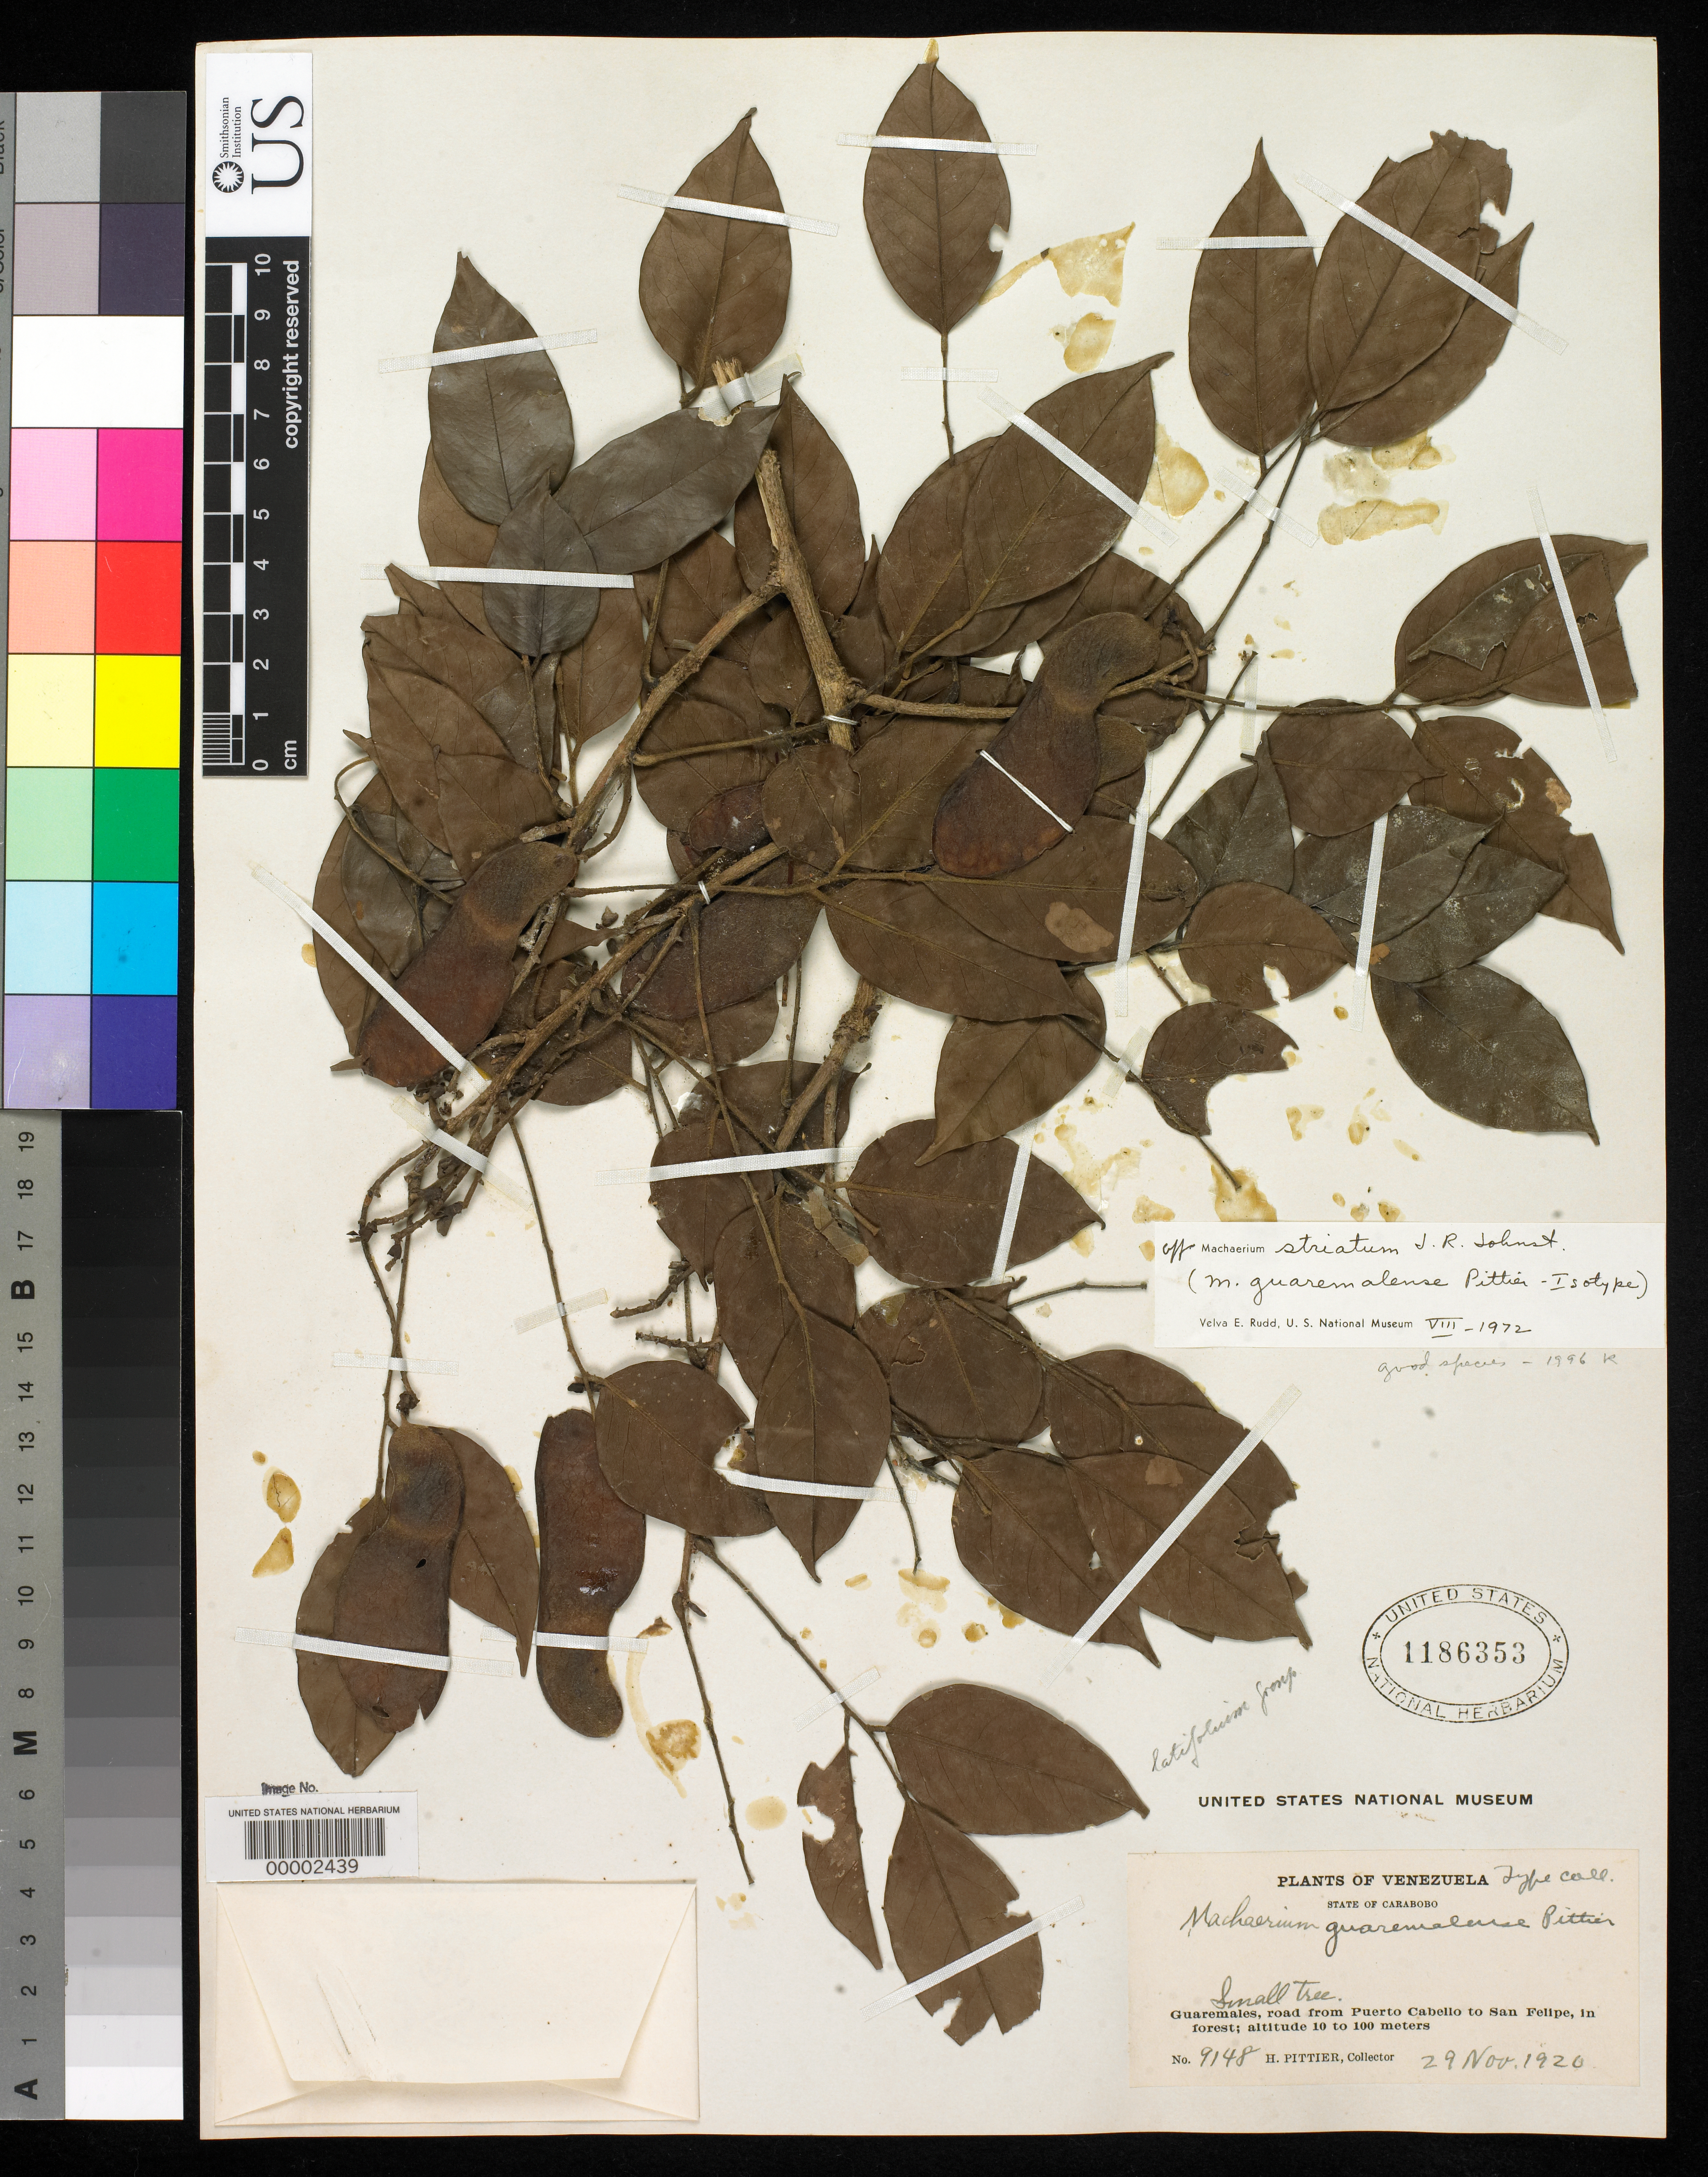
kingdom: Plantae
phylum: Tracheophyta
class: Magnoliopsida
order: Fabales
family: Fabaceae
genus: Machaerium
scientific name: Machaerium guaremalense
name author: Pittier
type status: Isotype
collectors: H. F. Pittier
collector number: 9148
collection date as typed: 29 Nov 1920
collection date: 1920-11-29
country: Venezuela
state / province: Carabobo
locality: Guaremales, between Puerto Cabello and San Felipe.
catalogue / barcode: US 1186353